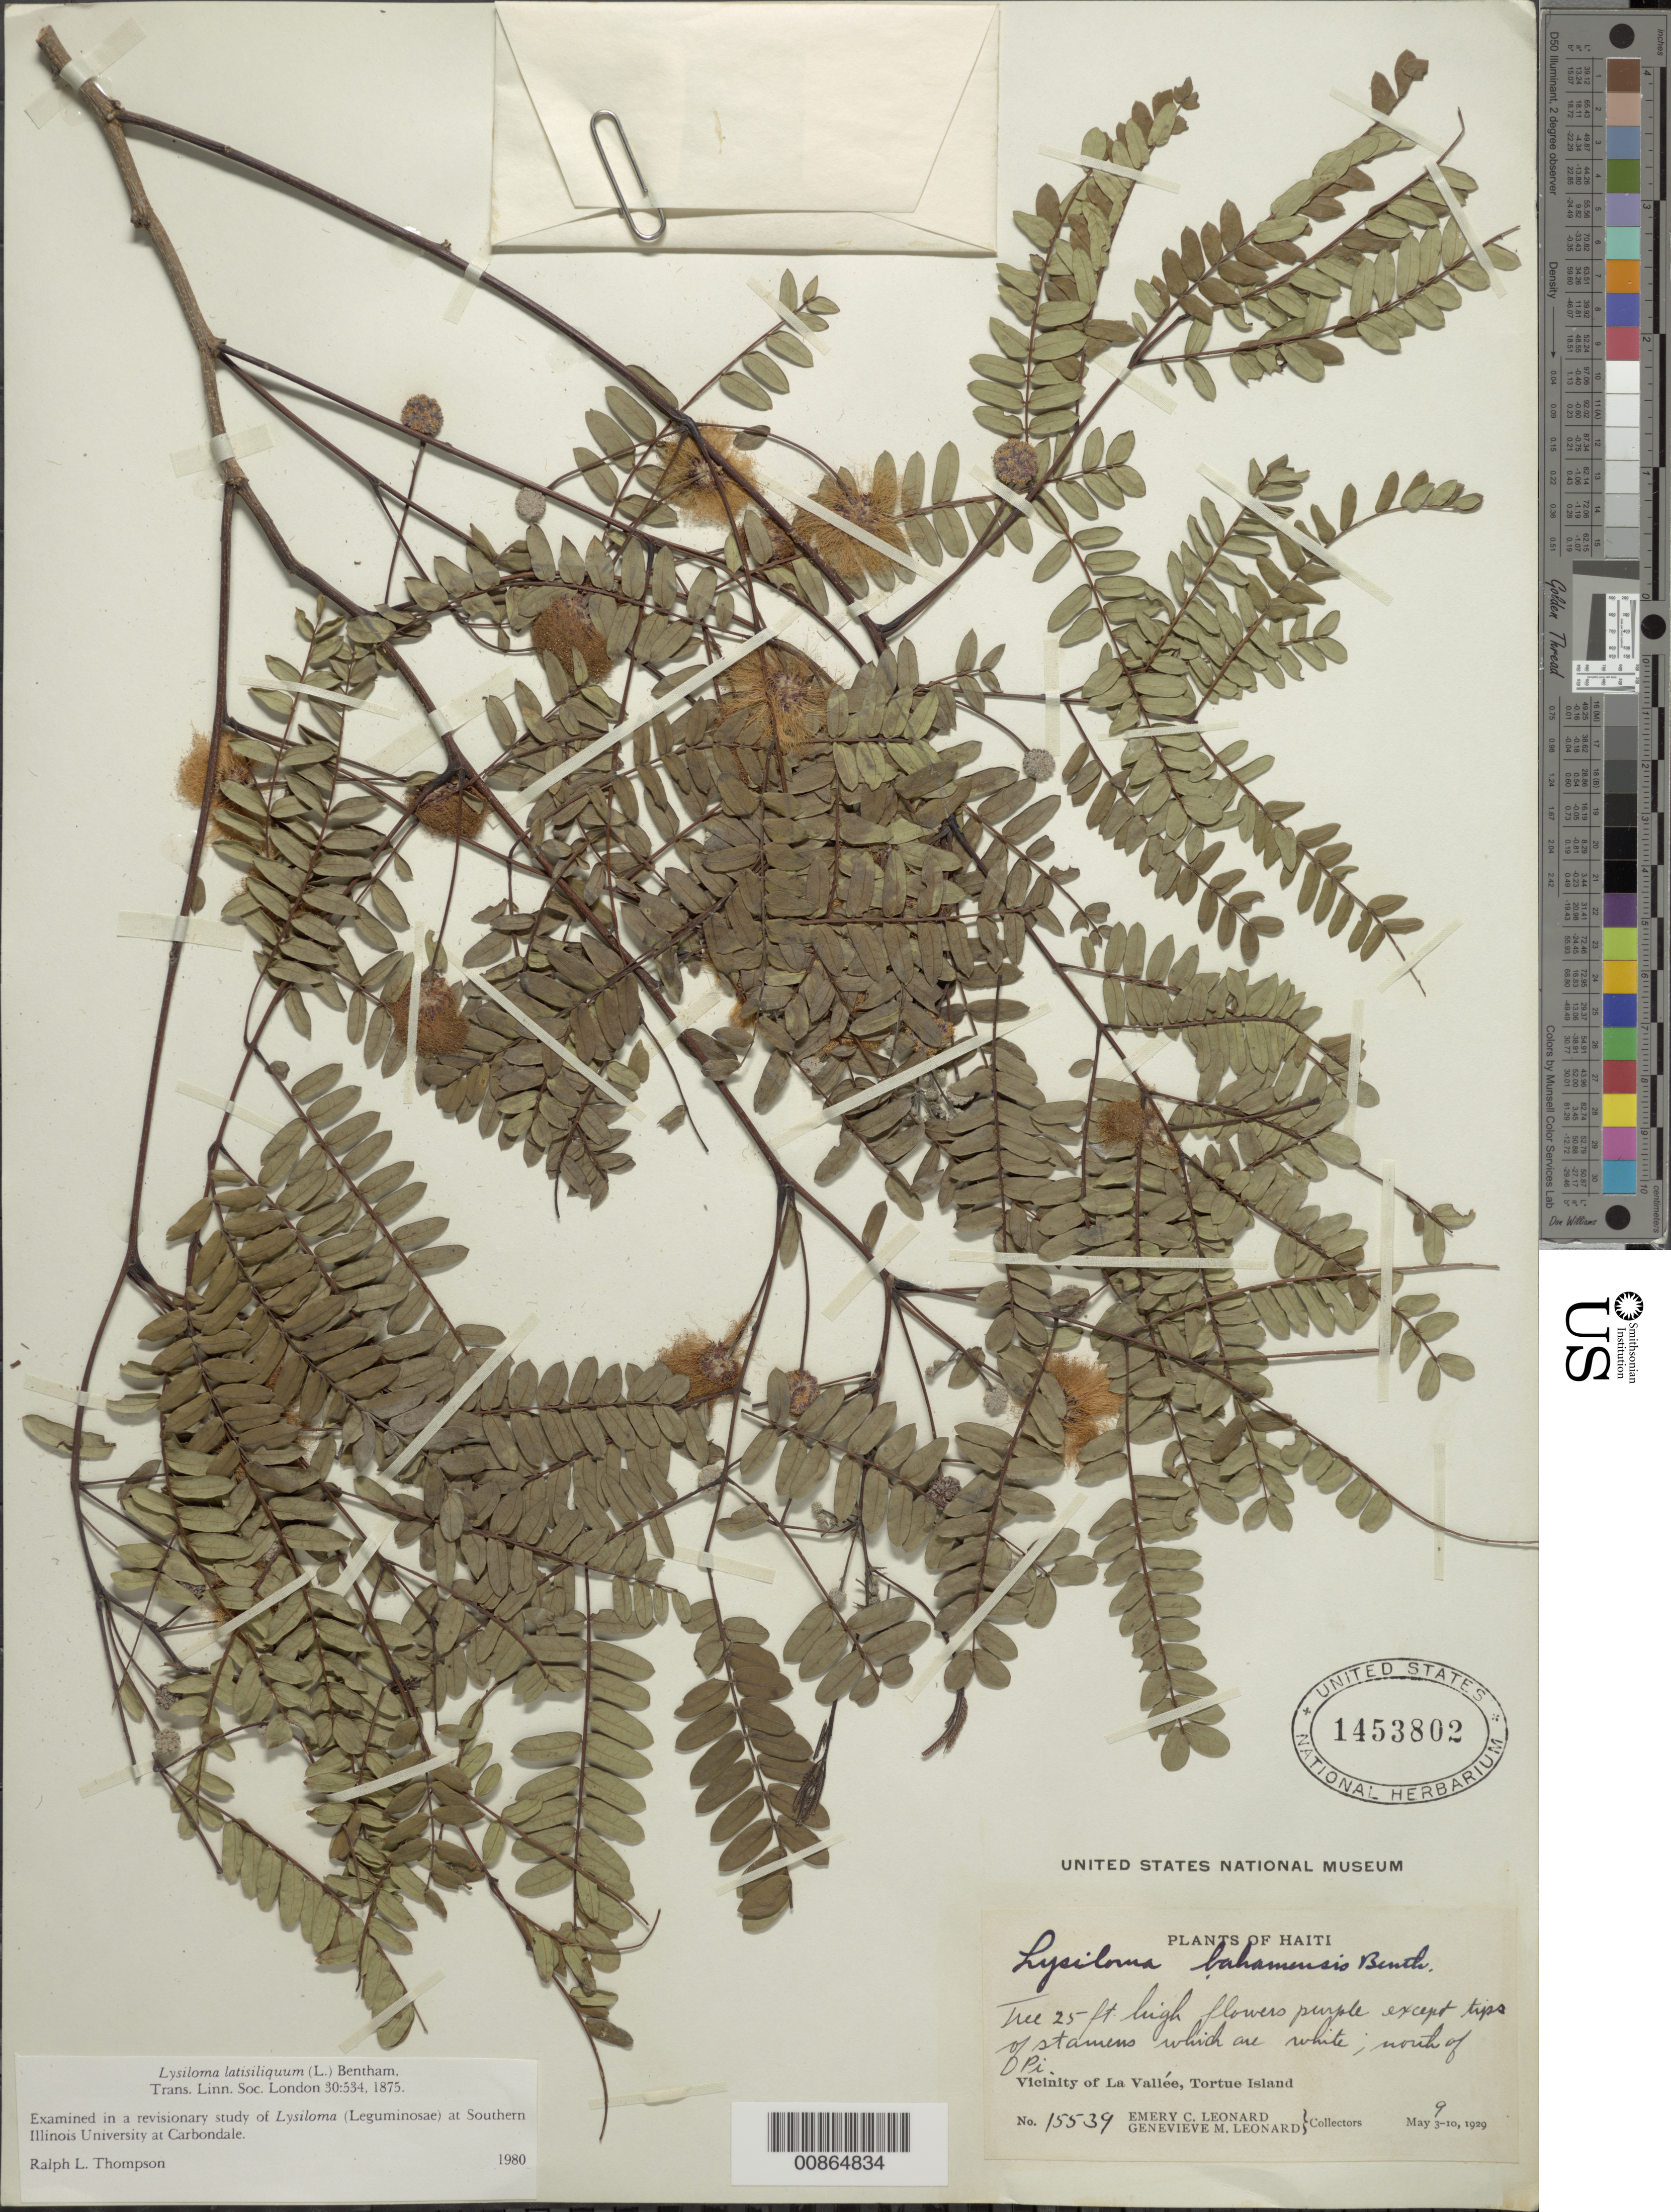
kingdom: Plantae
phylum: Tracheophyta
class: Magnoliopsida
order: Fabales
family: Fabaceae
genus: Lysiloma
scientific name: Lysiloma latisiliquum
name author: (L.) Benth.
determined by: Thompson, R. L.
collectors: E. C. Leonard & G. M. Leonard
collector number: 15539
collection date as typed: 09 May 1929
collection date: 1929-05-09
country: Haiti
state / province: Nord-Óuest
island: Île de la Tortue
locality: Vicinity of La Vallée, Tortue Island. North of DPi.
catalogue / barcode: US 1453802